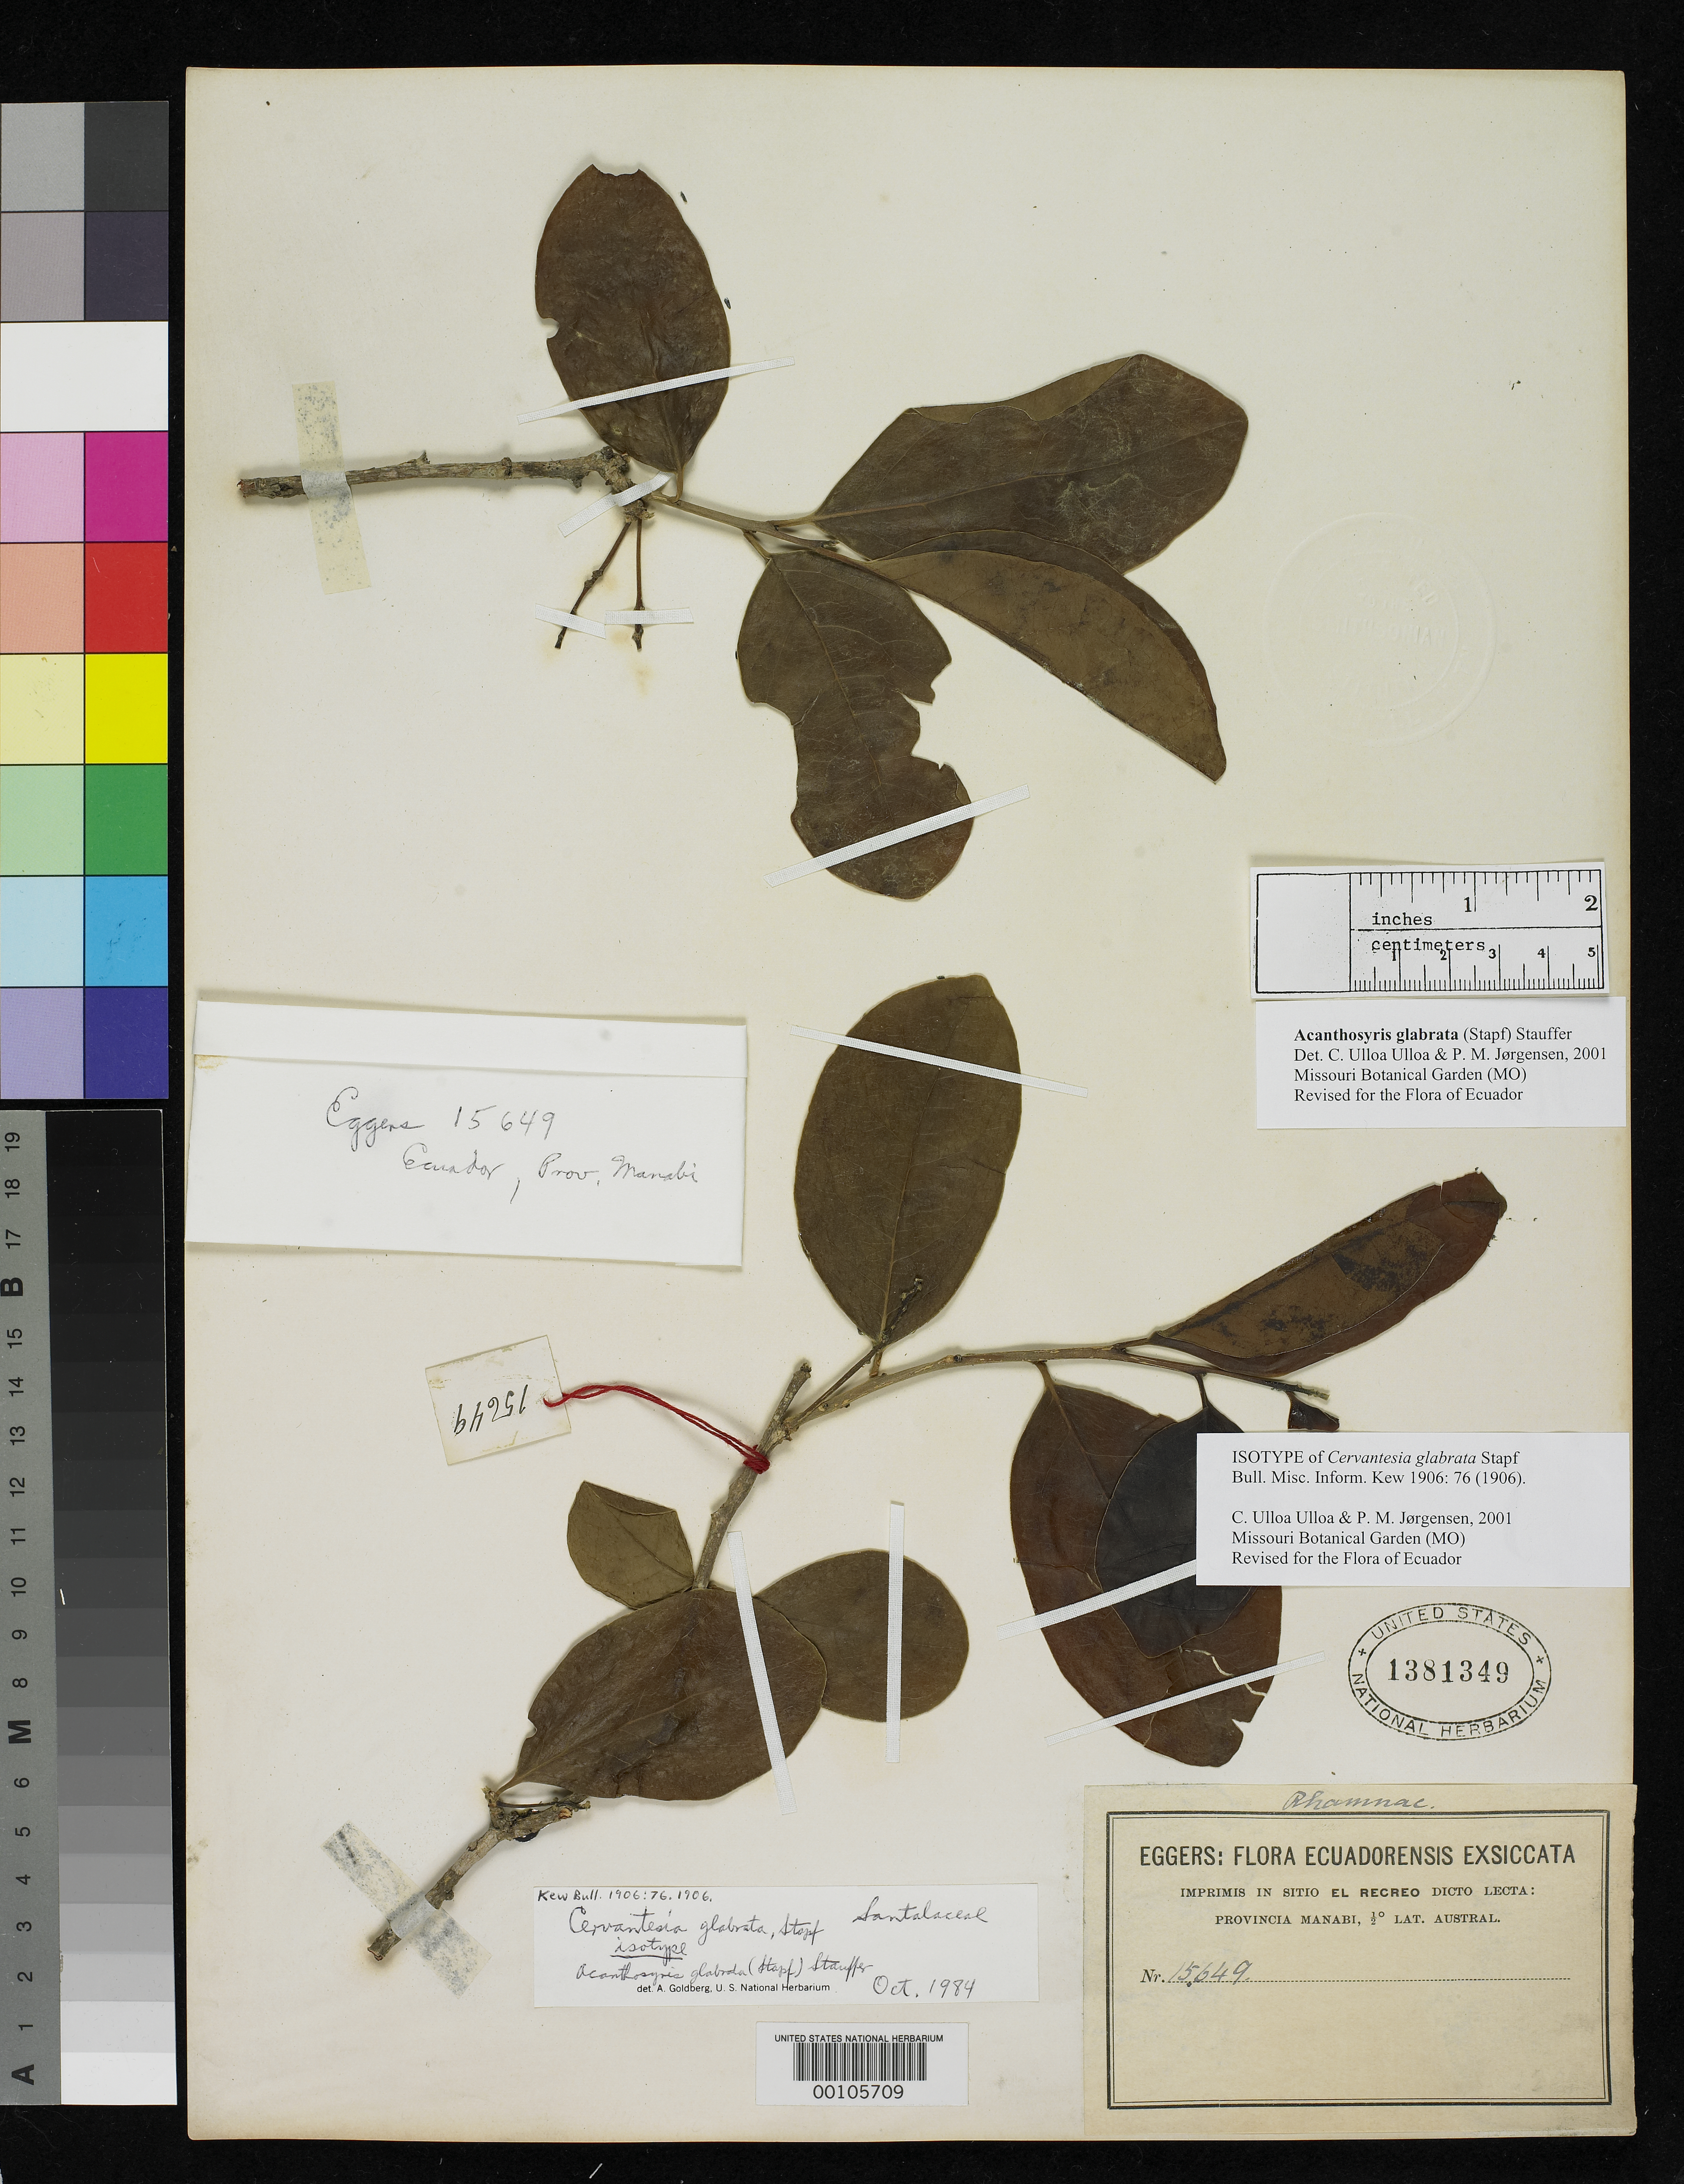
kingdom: Plantae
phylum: Tracheophyta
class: Magnoliopsida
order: Santalales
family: Cervantesiaceae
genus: Cervantesia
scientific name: Cervantesia glabrata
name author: Stapf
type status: Isotype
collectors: H. F. A. von Eggers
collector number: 15649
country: Ecuador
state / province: Manabí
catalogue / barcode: US 1381349